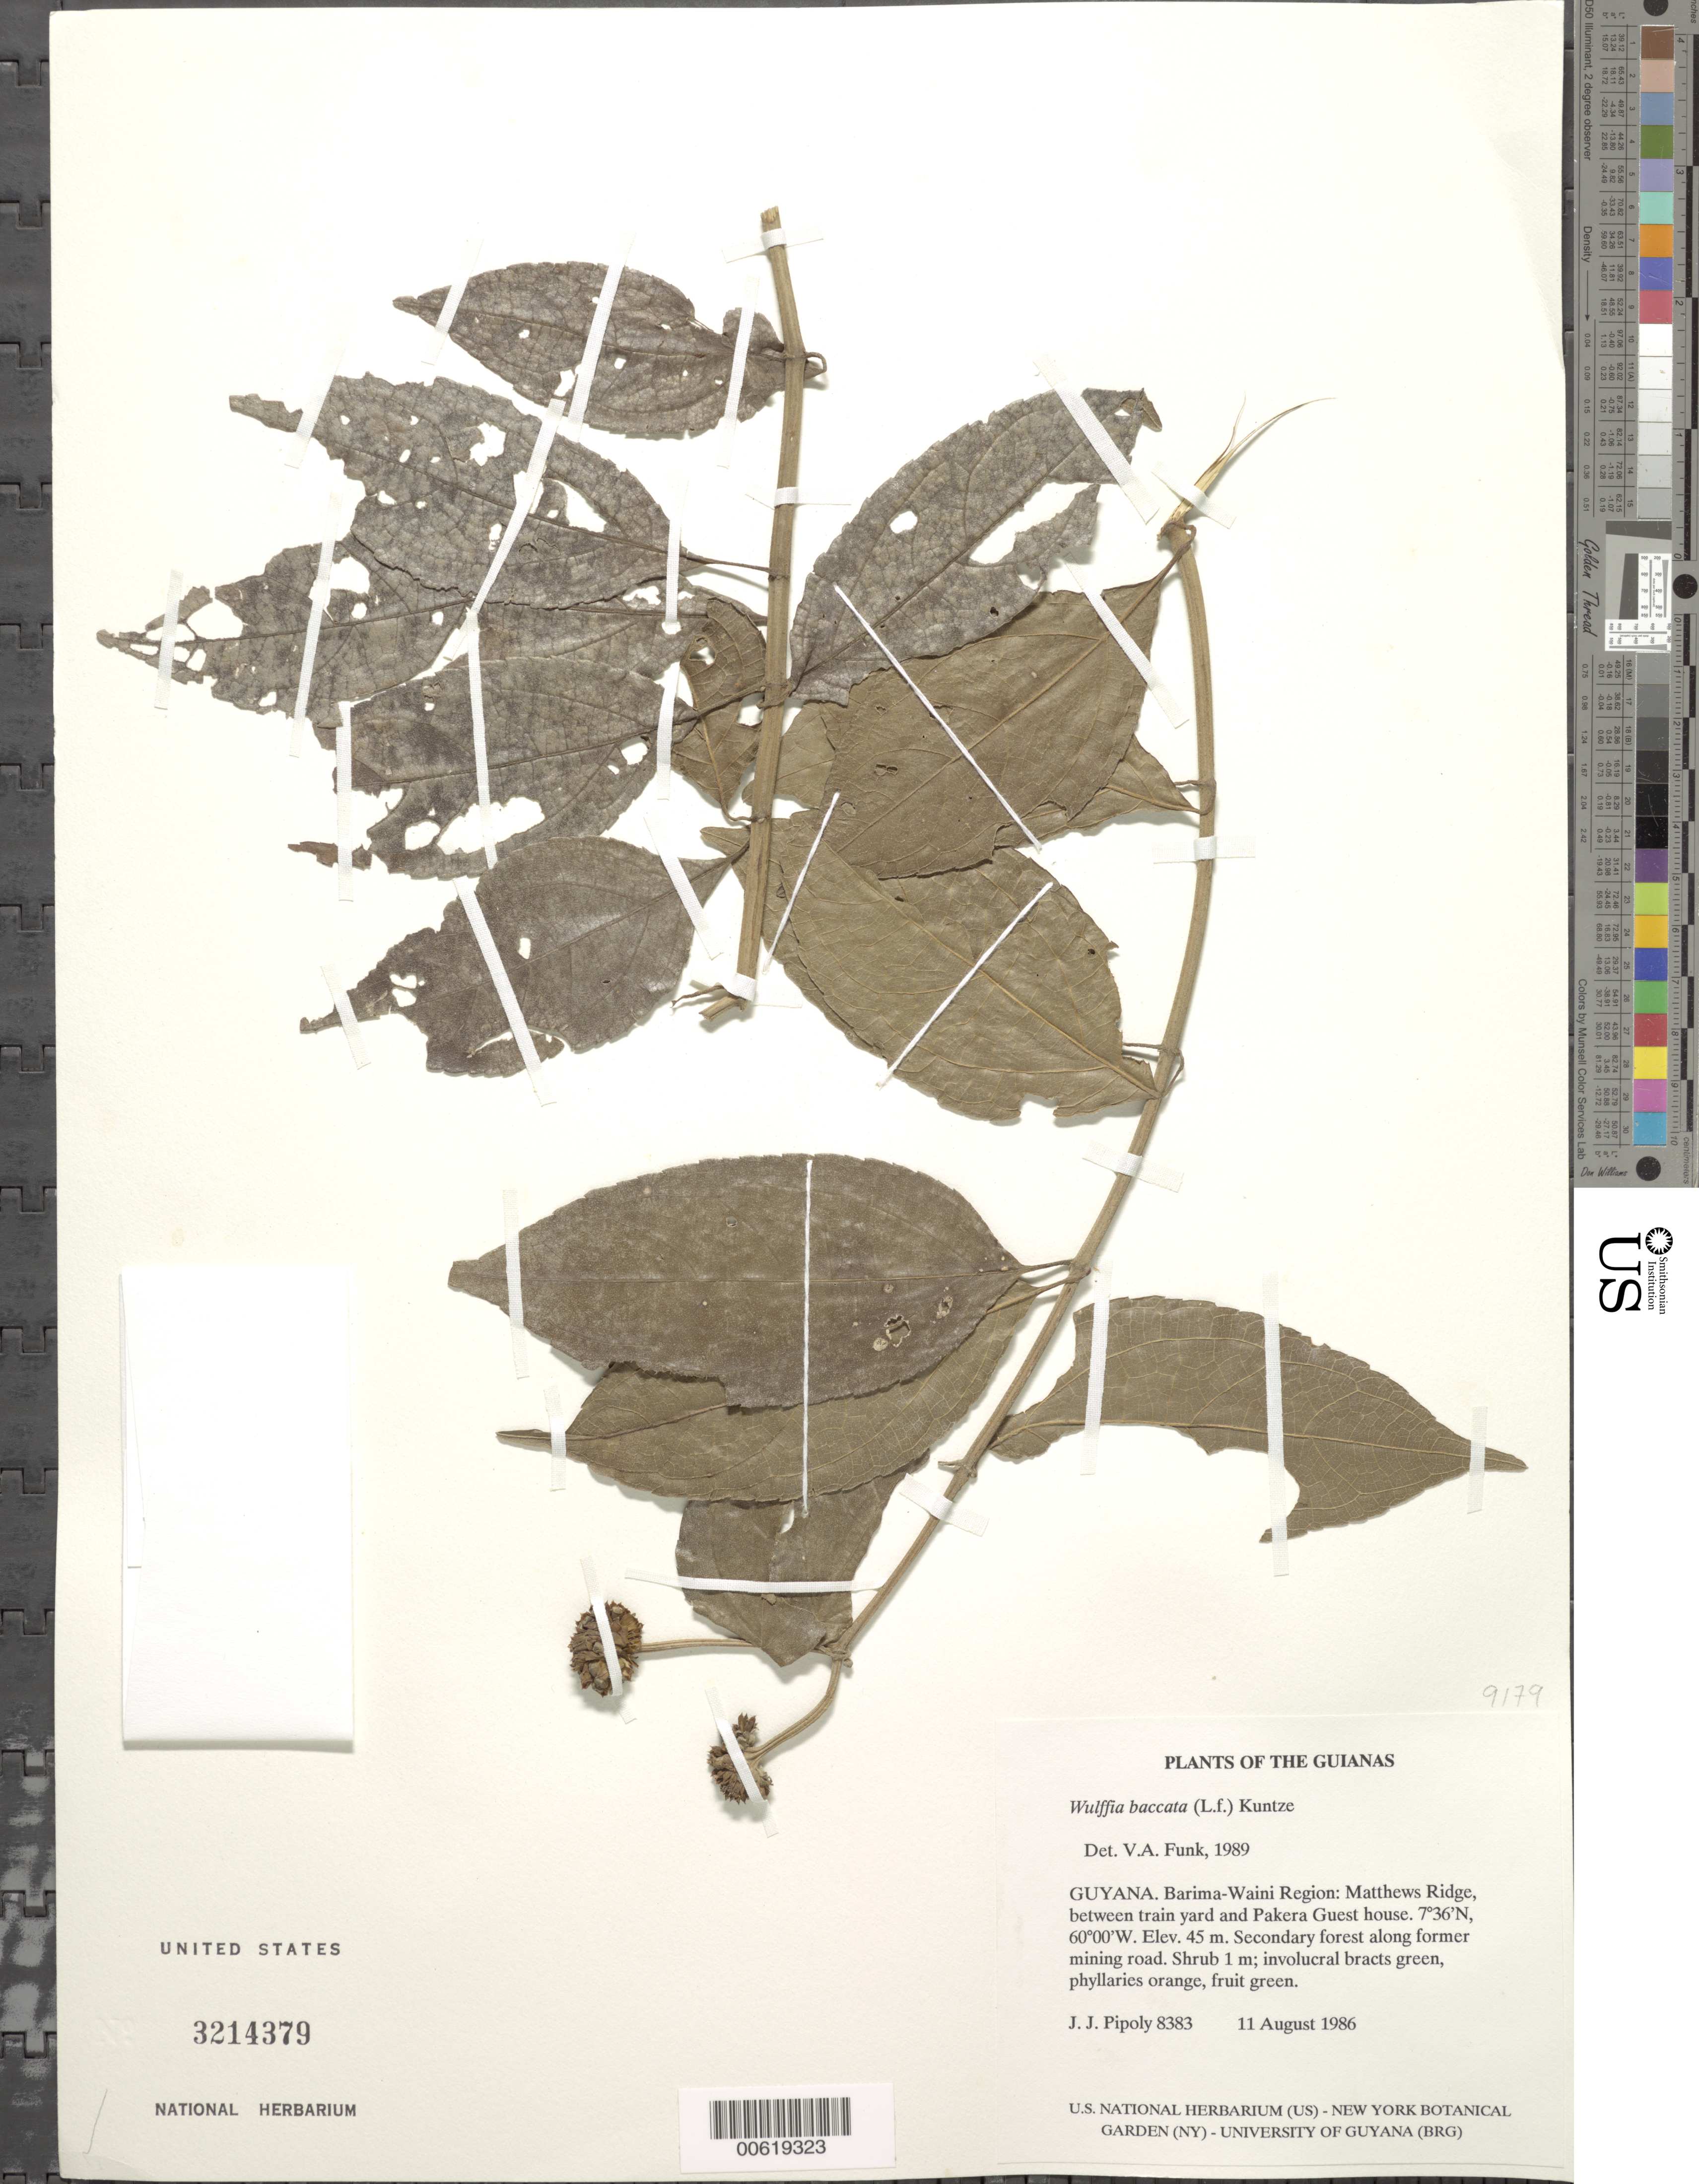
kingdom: Plantae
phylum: Tracheophyta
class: Magnoliopsida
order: Asterales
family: Asteraceae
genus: Wulffia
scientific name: Wulffia baccata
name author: (L. f.) Kuntze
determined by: Funk, Vicki A., (BOT), Smithsonian Institution - National Museum of Natural History (UNITED STATES)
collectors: J. J. Pipoly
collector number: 8383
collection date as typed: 11 August 1986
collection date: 1986-08-11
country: Guyana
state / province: Barima-Waini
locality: Matthews Ridge, between train yard and Pakera Guest house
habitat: Secondary forest along former mining road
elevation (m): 45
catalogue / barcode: US 3214379